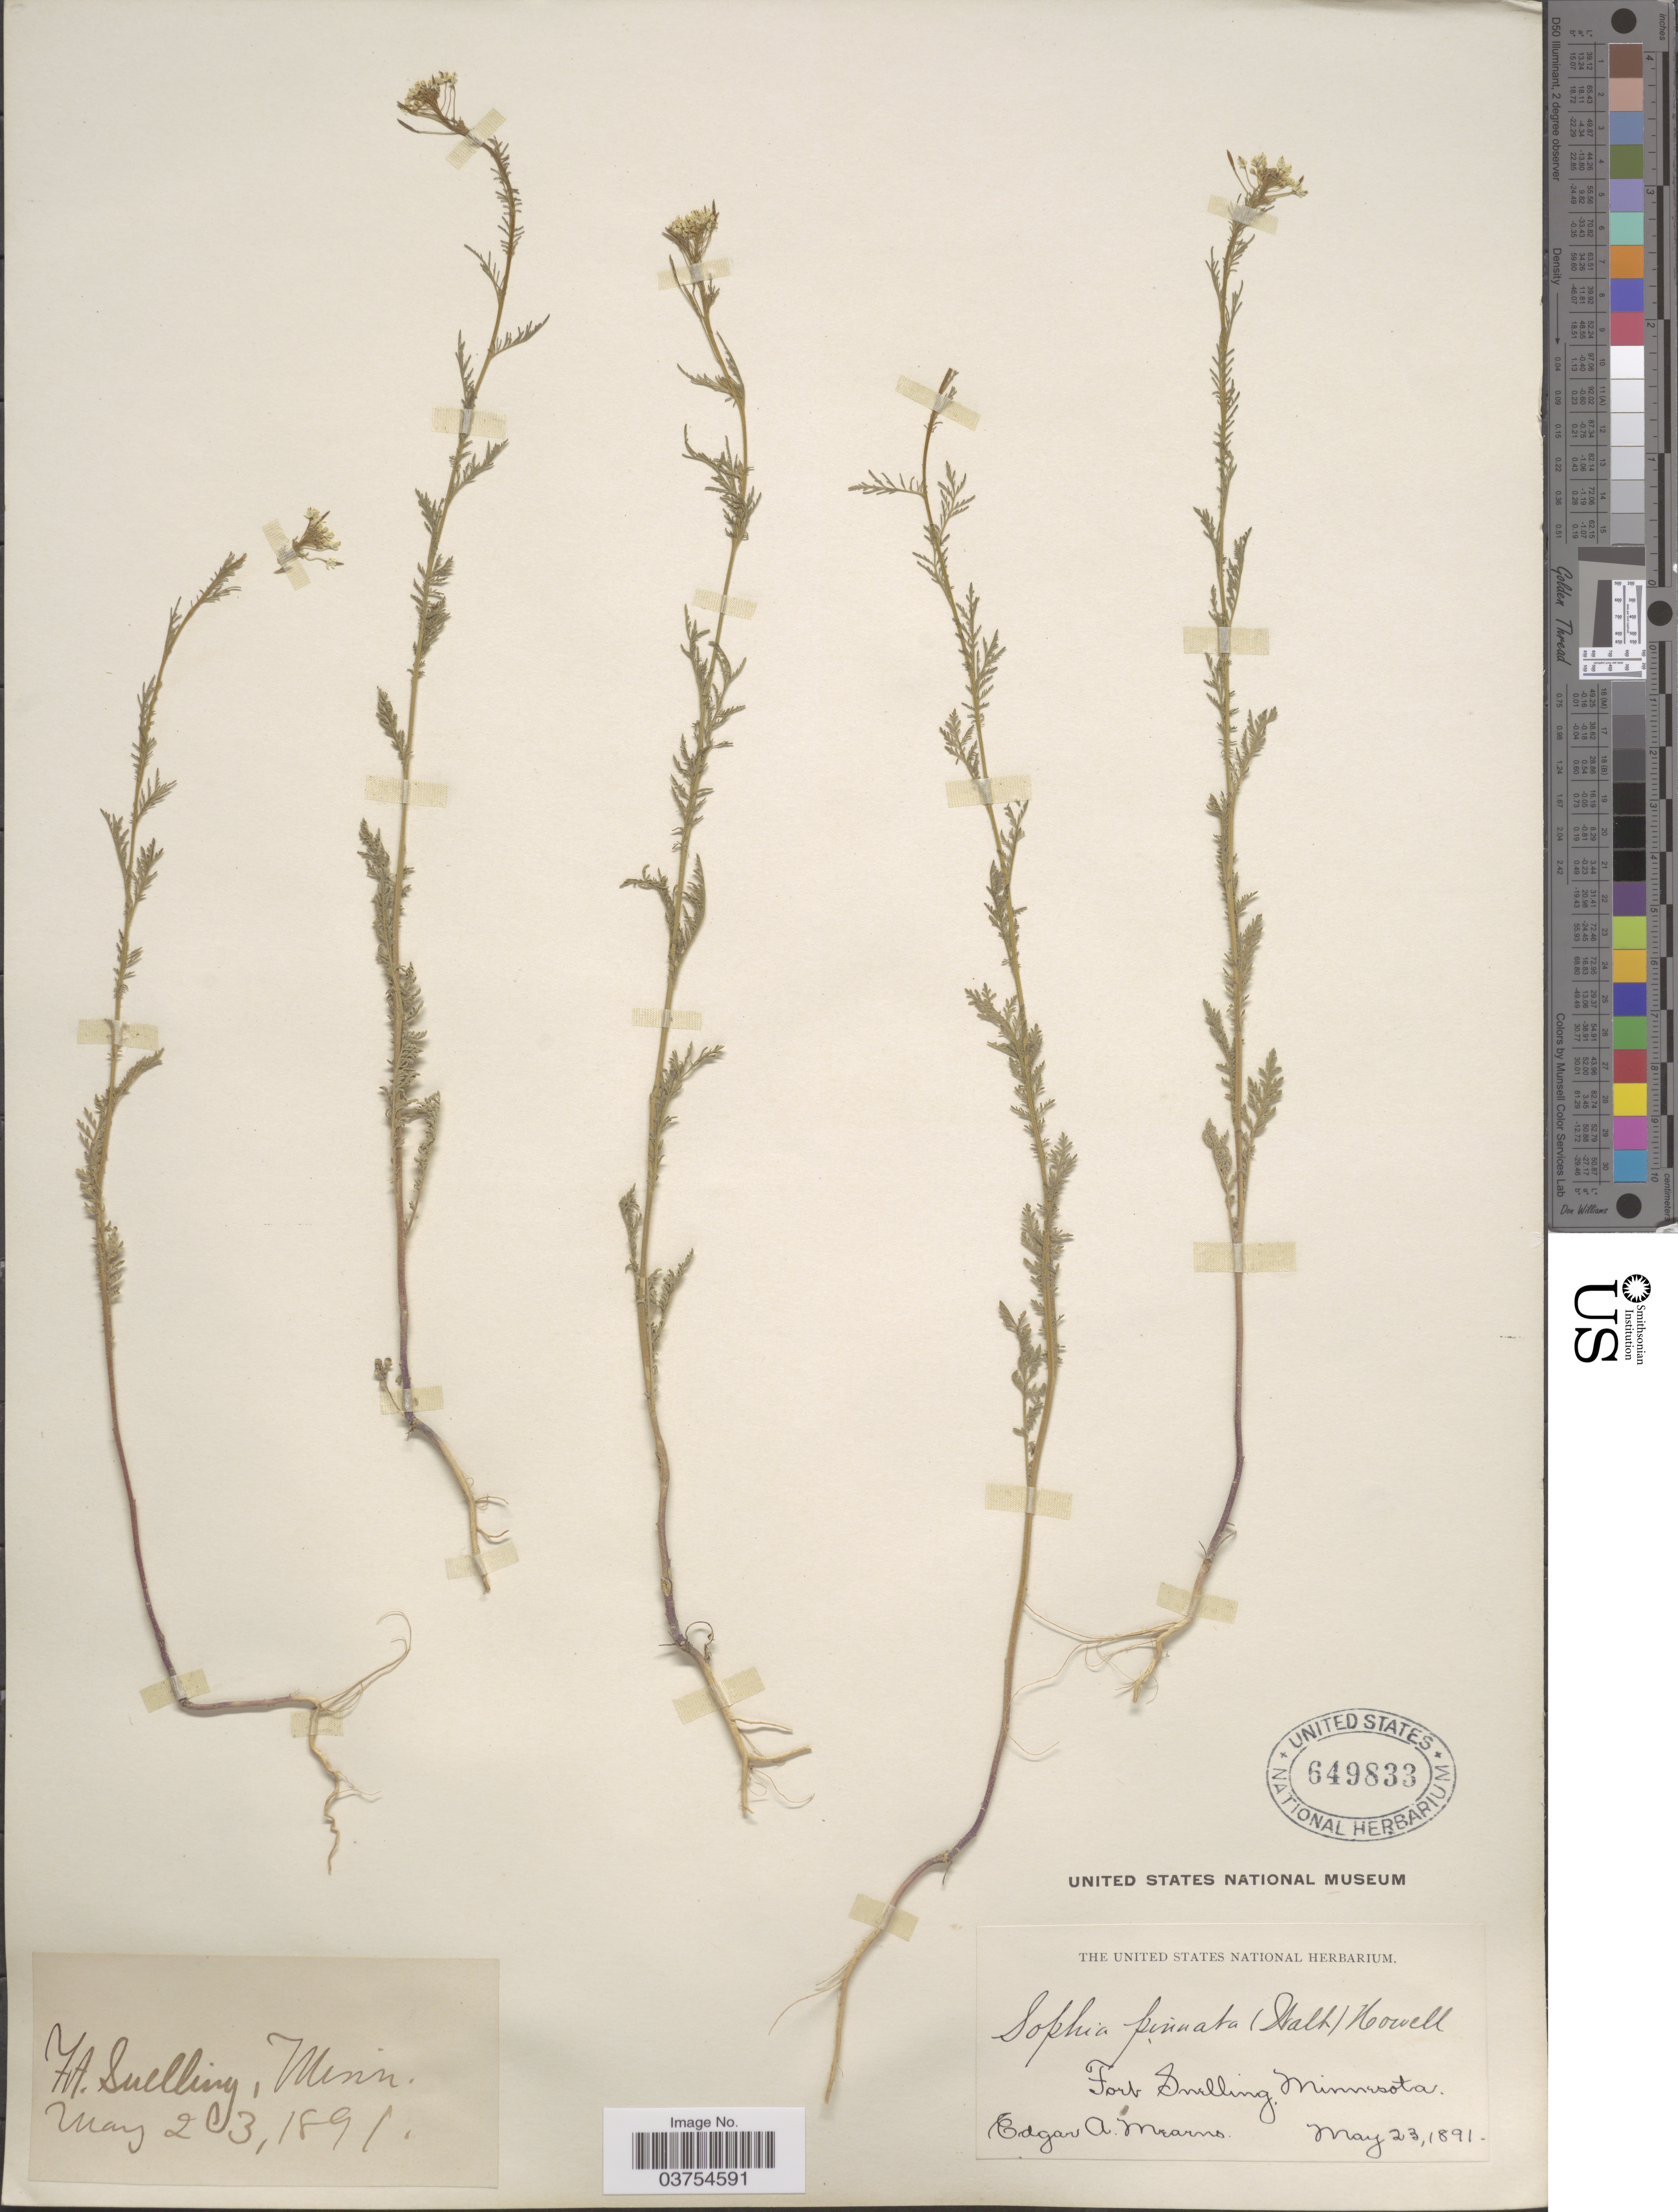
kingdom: Plantae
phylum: Tracheophyta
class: Magnoliopsida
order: Brassicales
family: Brassicaceae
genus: Descurainia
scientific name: Descurainia pinnata var. brachycarpa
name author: (Richardson) Fernald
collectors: E. A. Mearns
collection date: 1891-05-23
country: United States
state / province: Minnesota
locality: Fort Snelling.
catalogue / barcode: US 649833